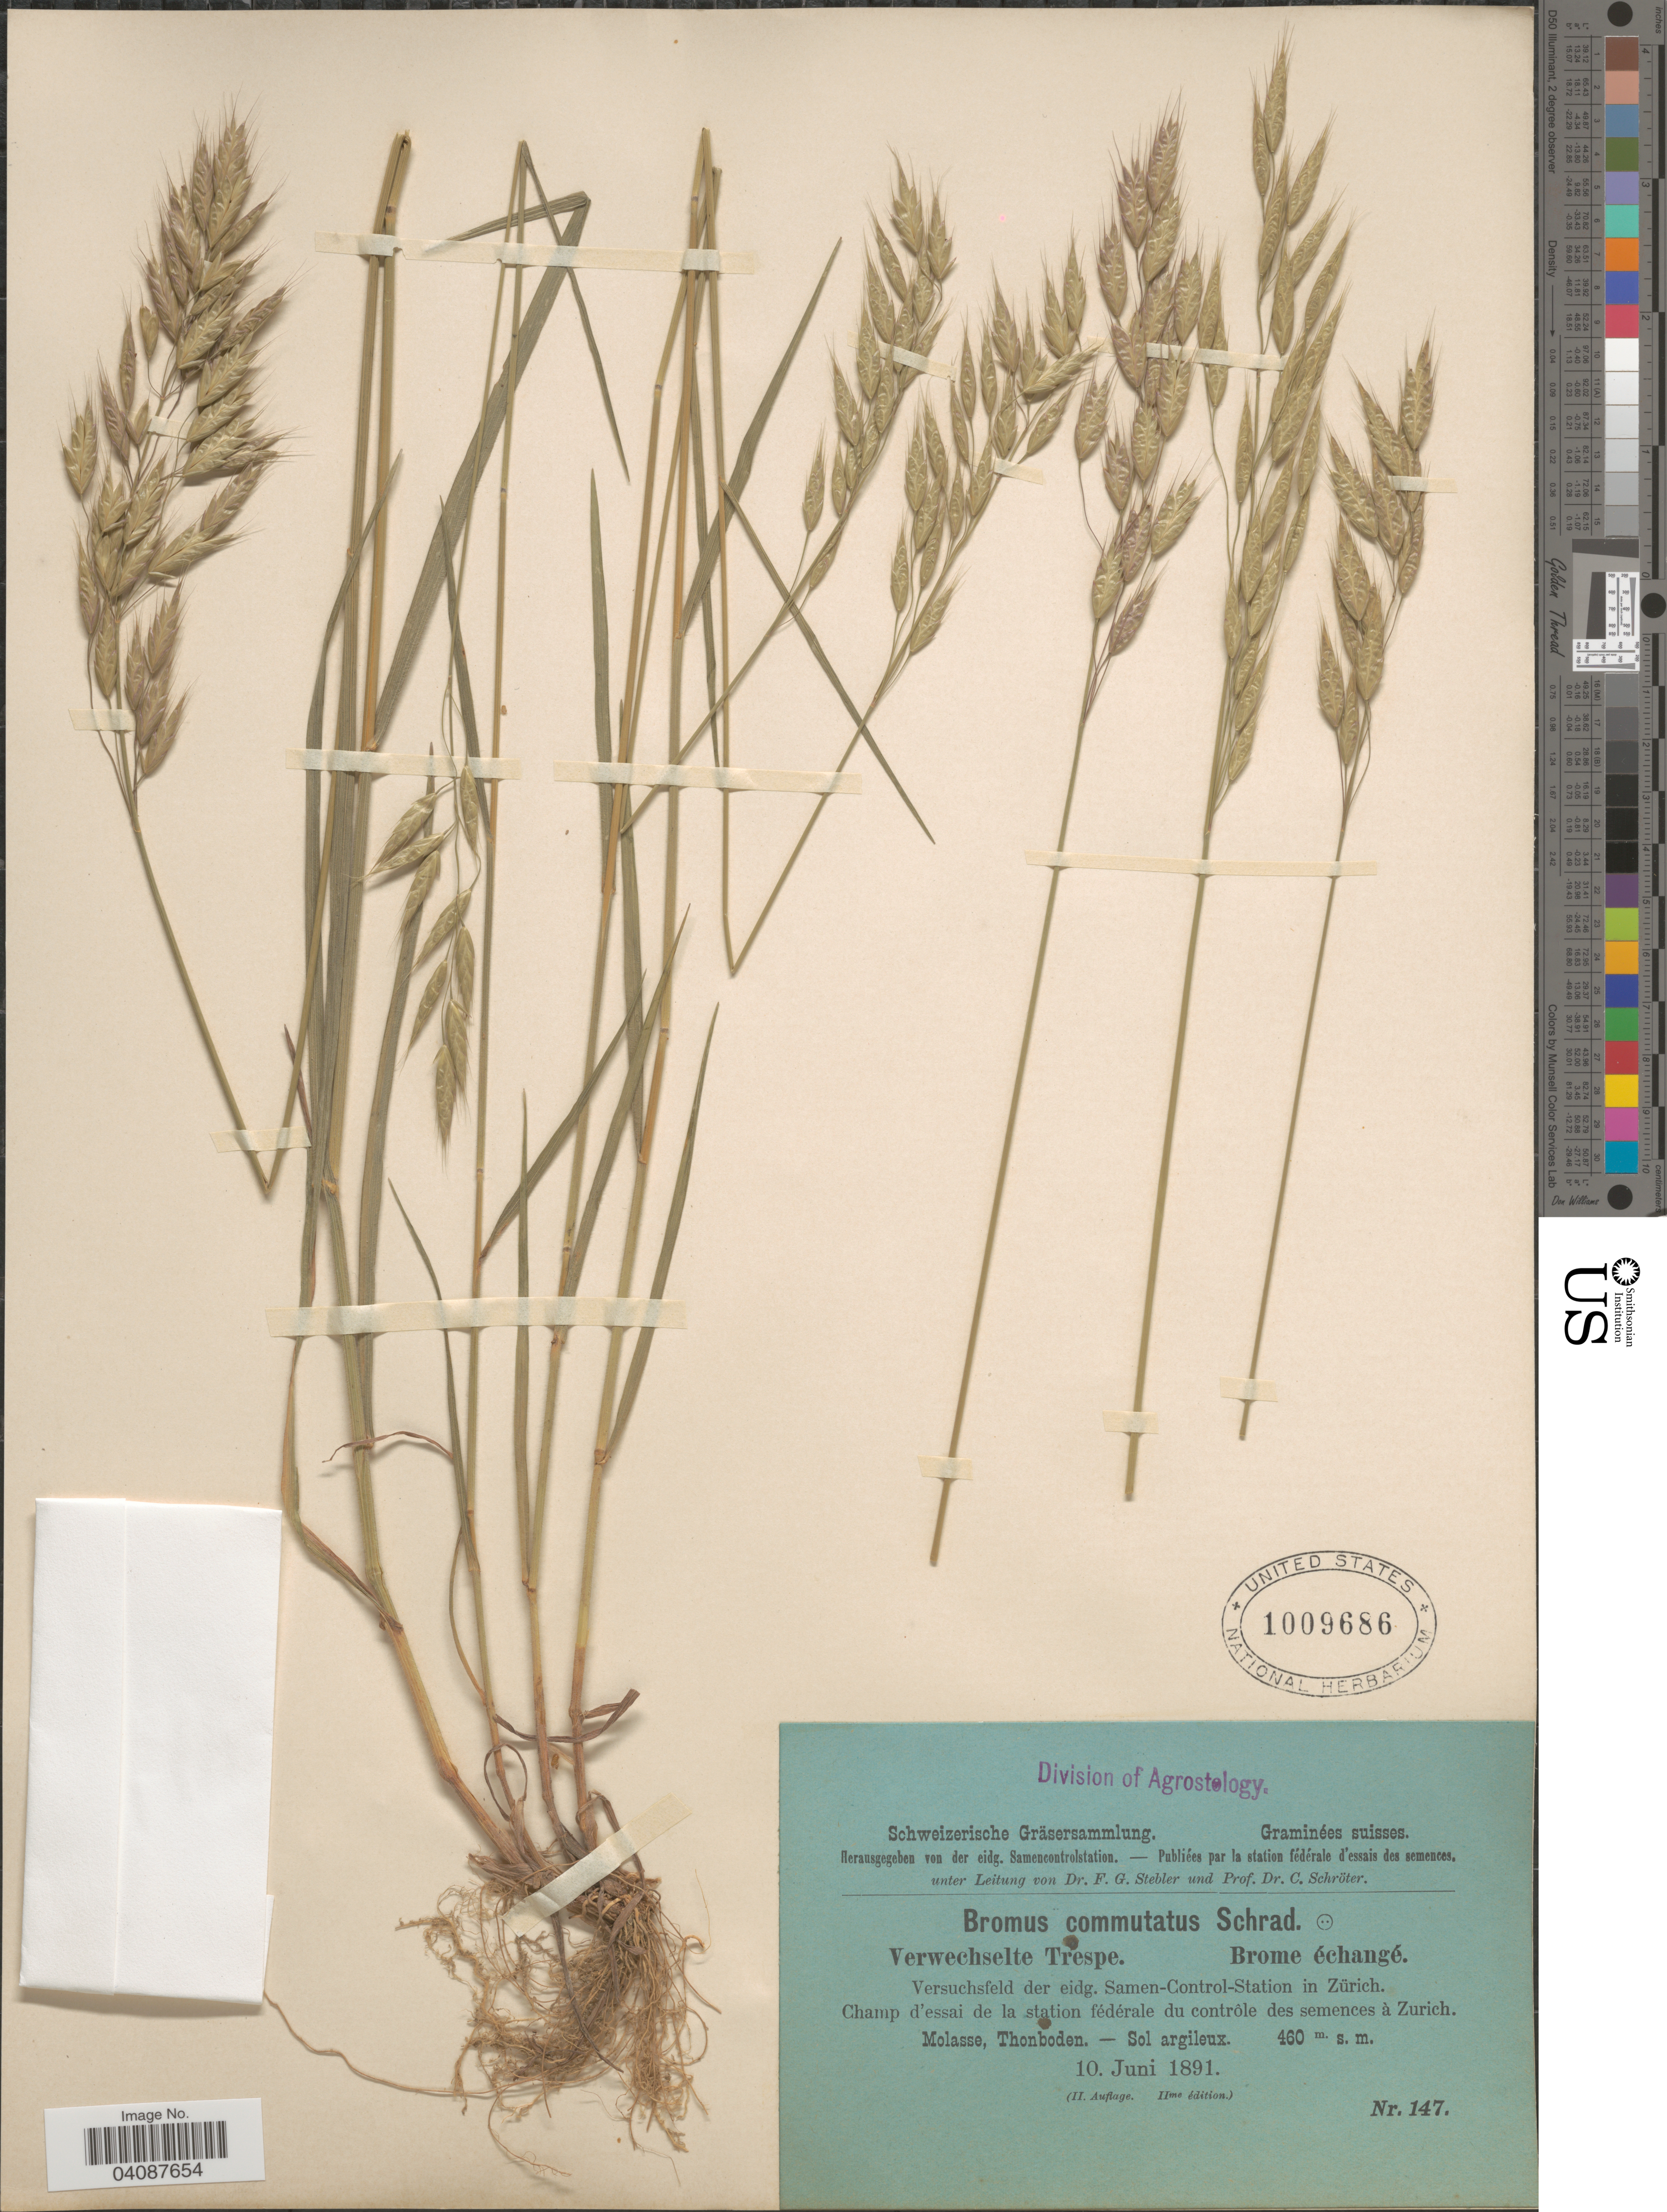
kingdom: Plantae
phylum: Tracheophyta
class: Liliopsida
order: Poales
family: Poaceae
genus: Bromus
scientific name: Bromus commutatus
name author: Schrad.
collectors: Stebler, F.G. & Schröter, C.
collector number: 147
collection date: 1891-06-10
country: Switzerland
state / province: Zurich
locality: Suisses. Versuchsfeld der eidg. Samen-Control-Station in Zürich. Champ d'essai de la station fédérale du contrôle des semences à Zurich. Molasse, Thonboden. - Sol argileux.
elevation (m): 460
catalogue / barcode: US 1009686